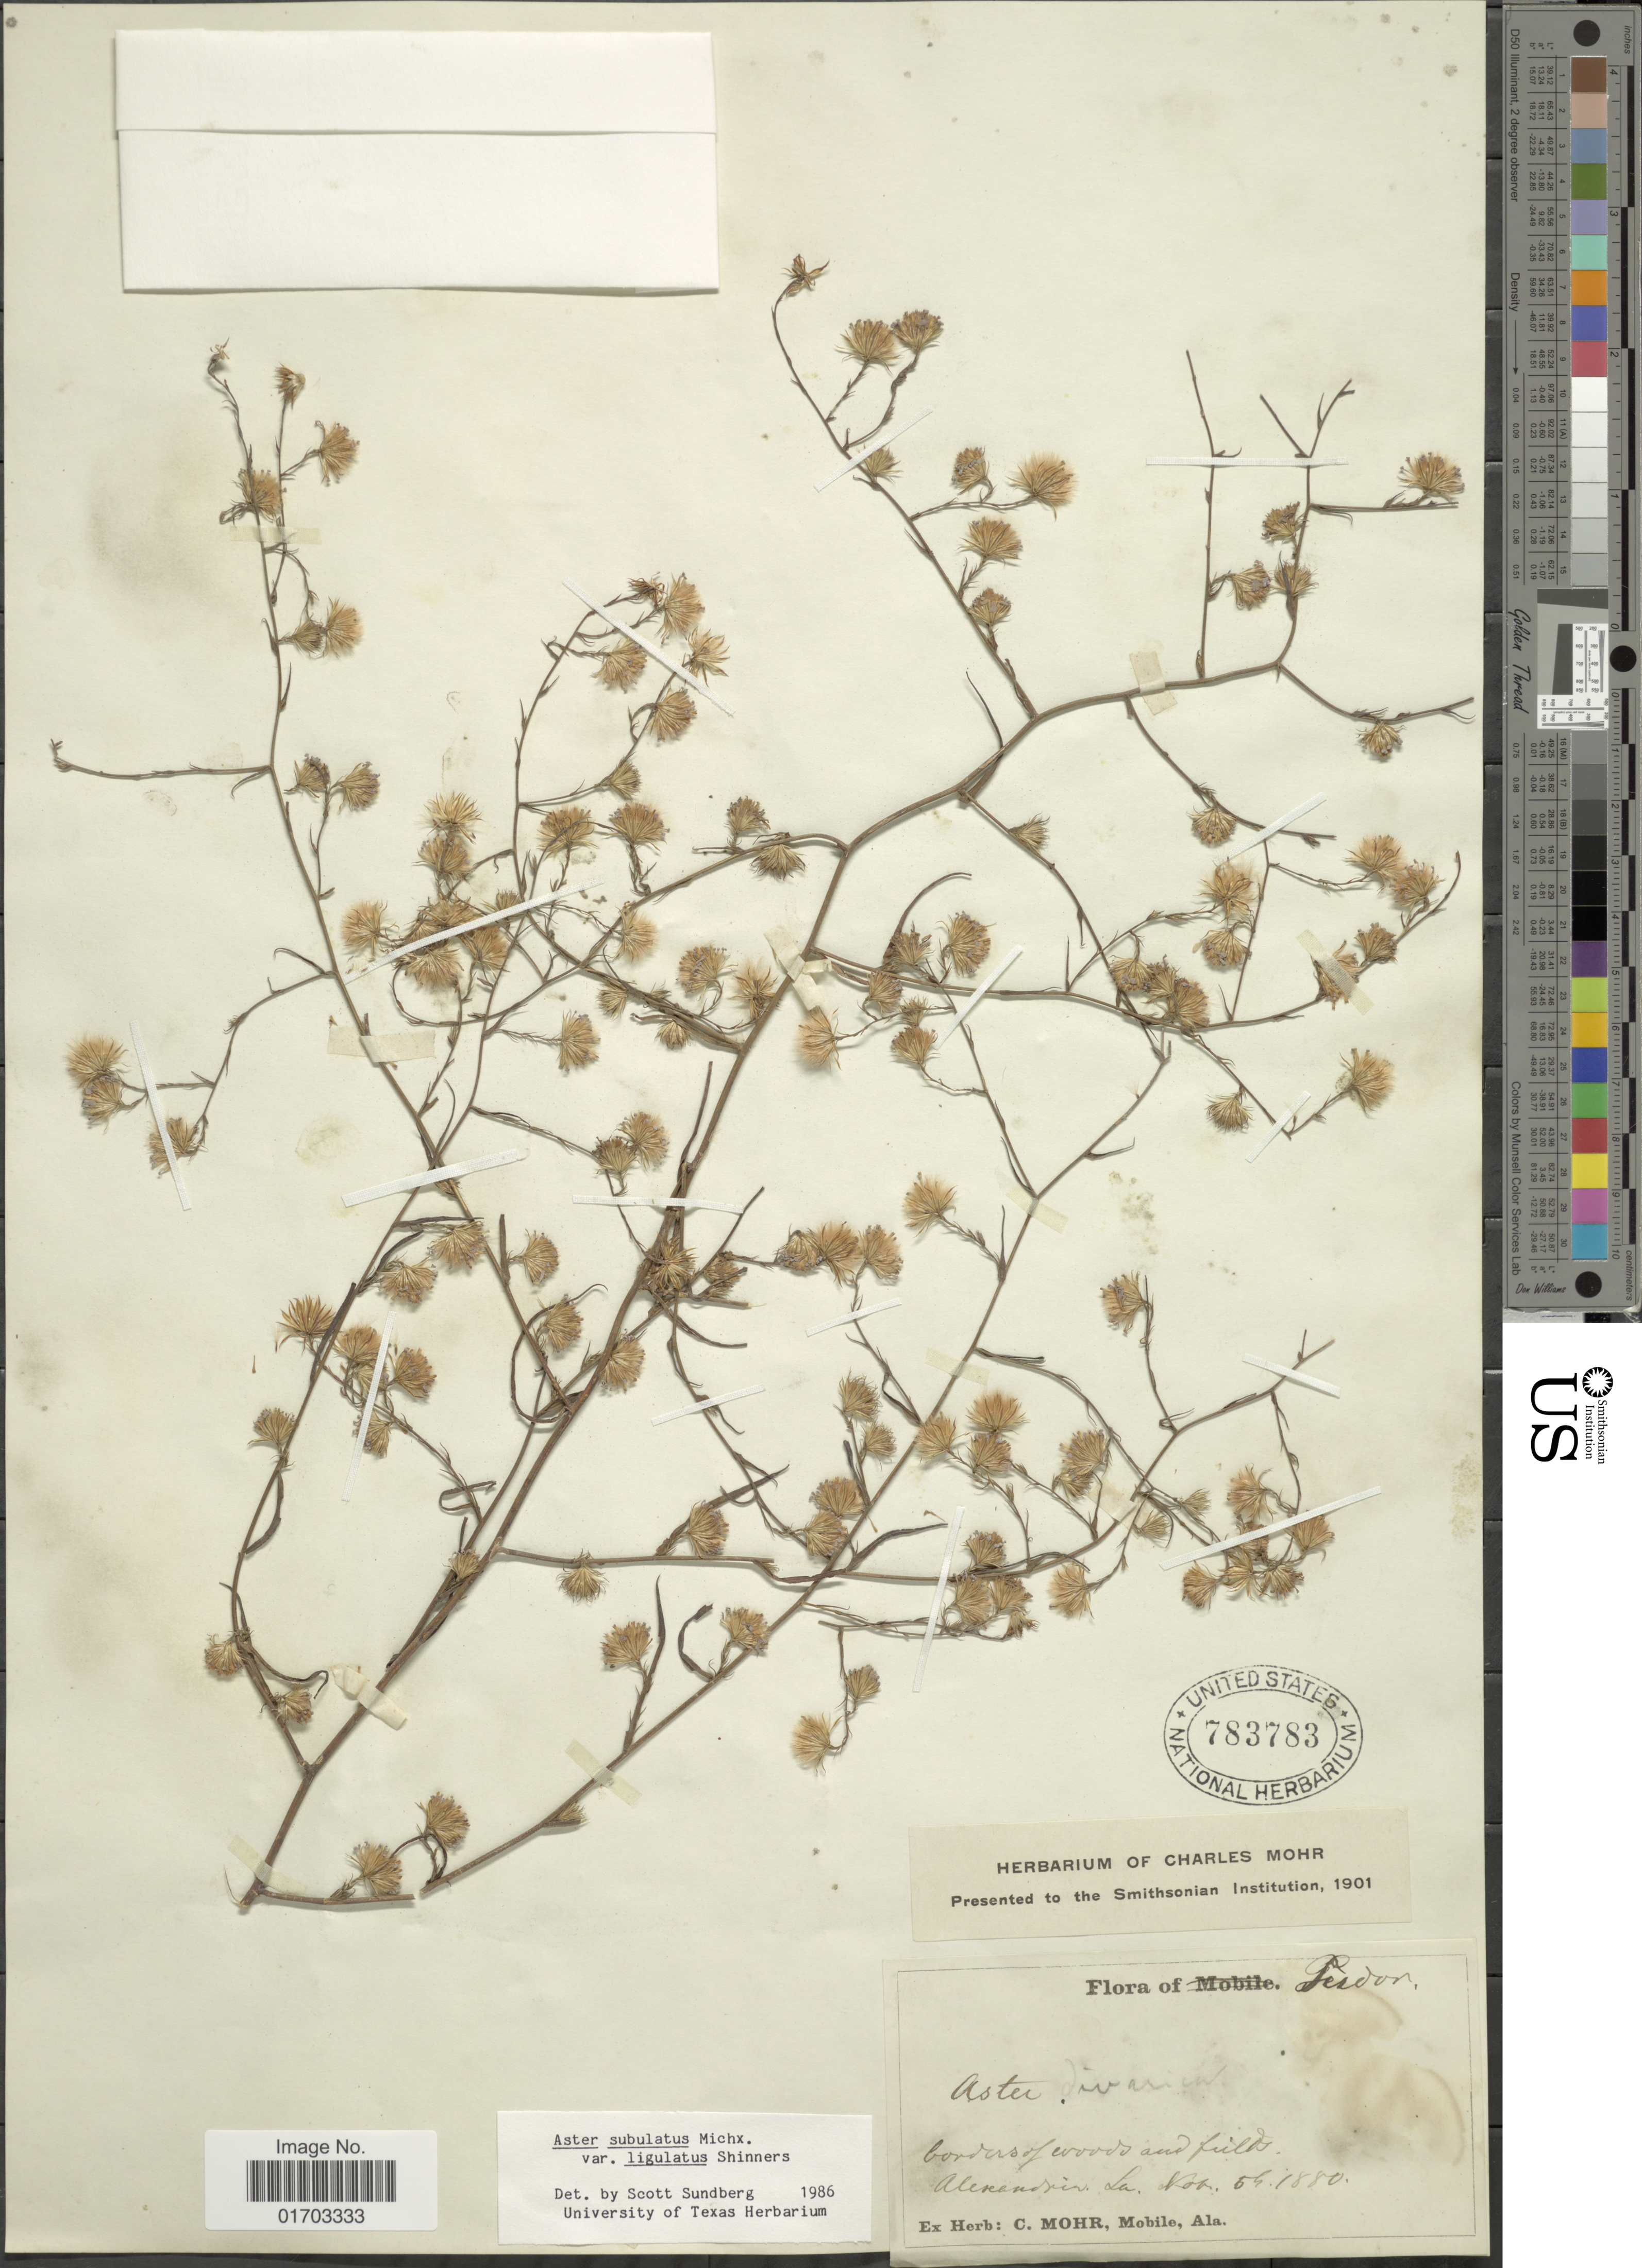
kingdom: Plantae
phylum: Tracheophyta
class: Magnoliopsida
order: Asterales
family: Asteraceae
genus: Symphyotrichum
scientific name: Symphyotrichum subulatum var. ligulatum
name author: (Shinners) S.D. Sundb.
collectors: ex herb. C. Mohr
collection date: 1880-11-04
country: United States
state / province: Louisiana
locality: Perdon, borders of woods and fields, Alexandria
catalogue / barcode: US 783783